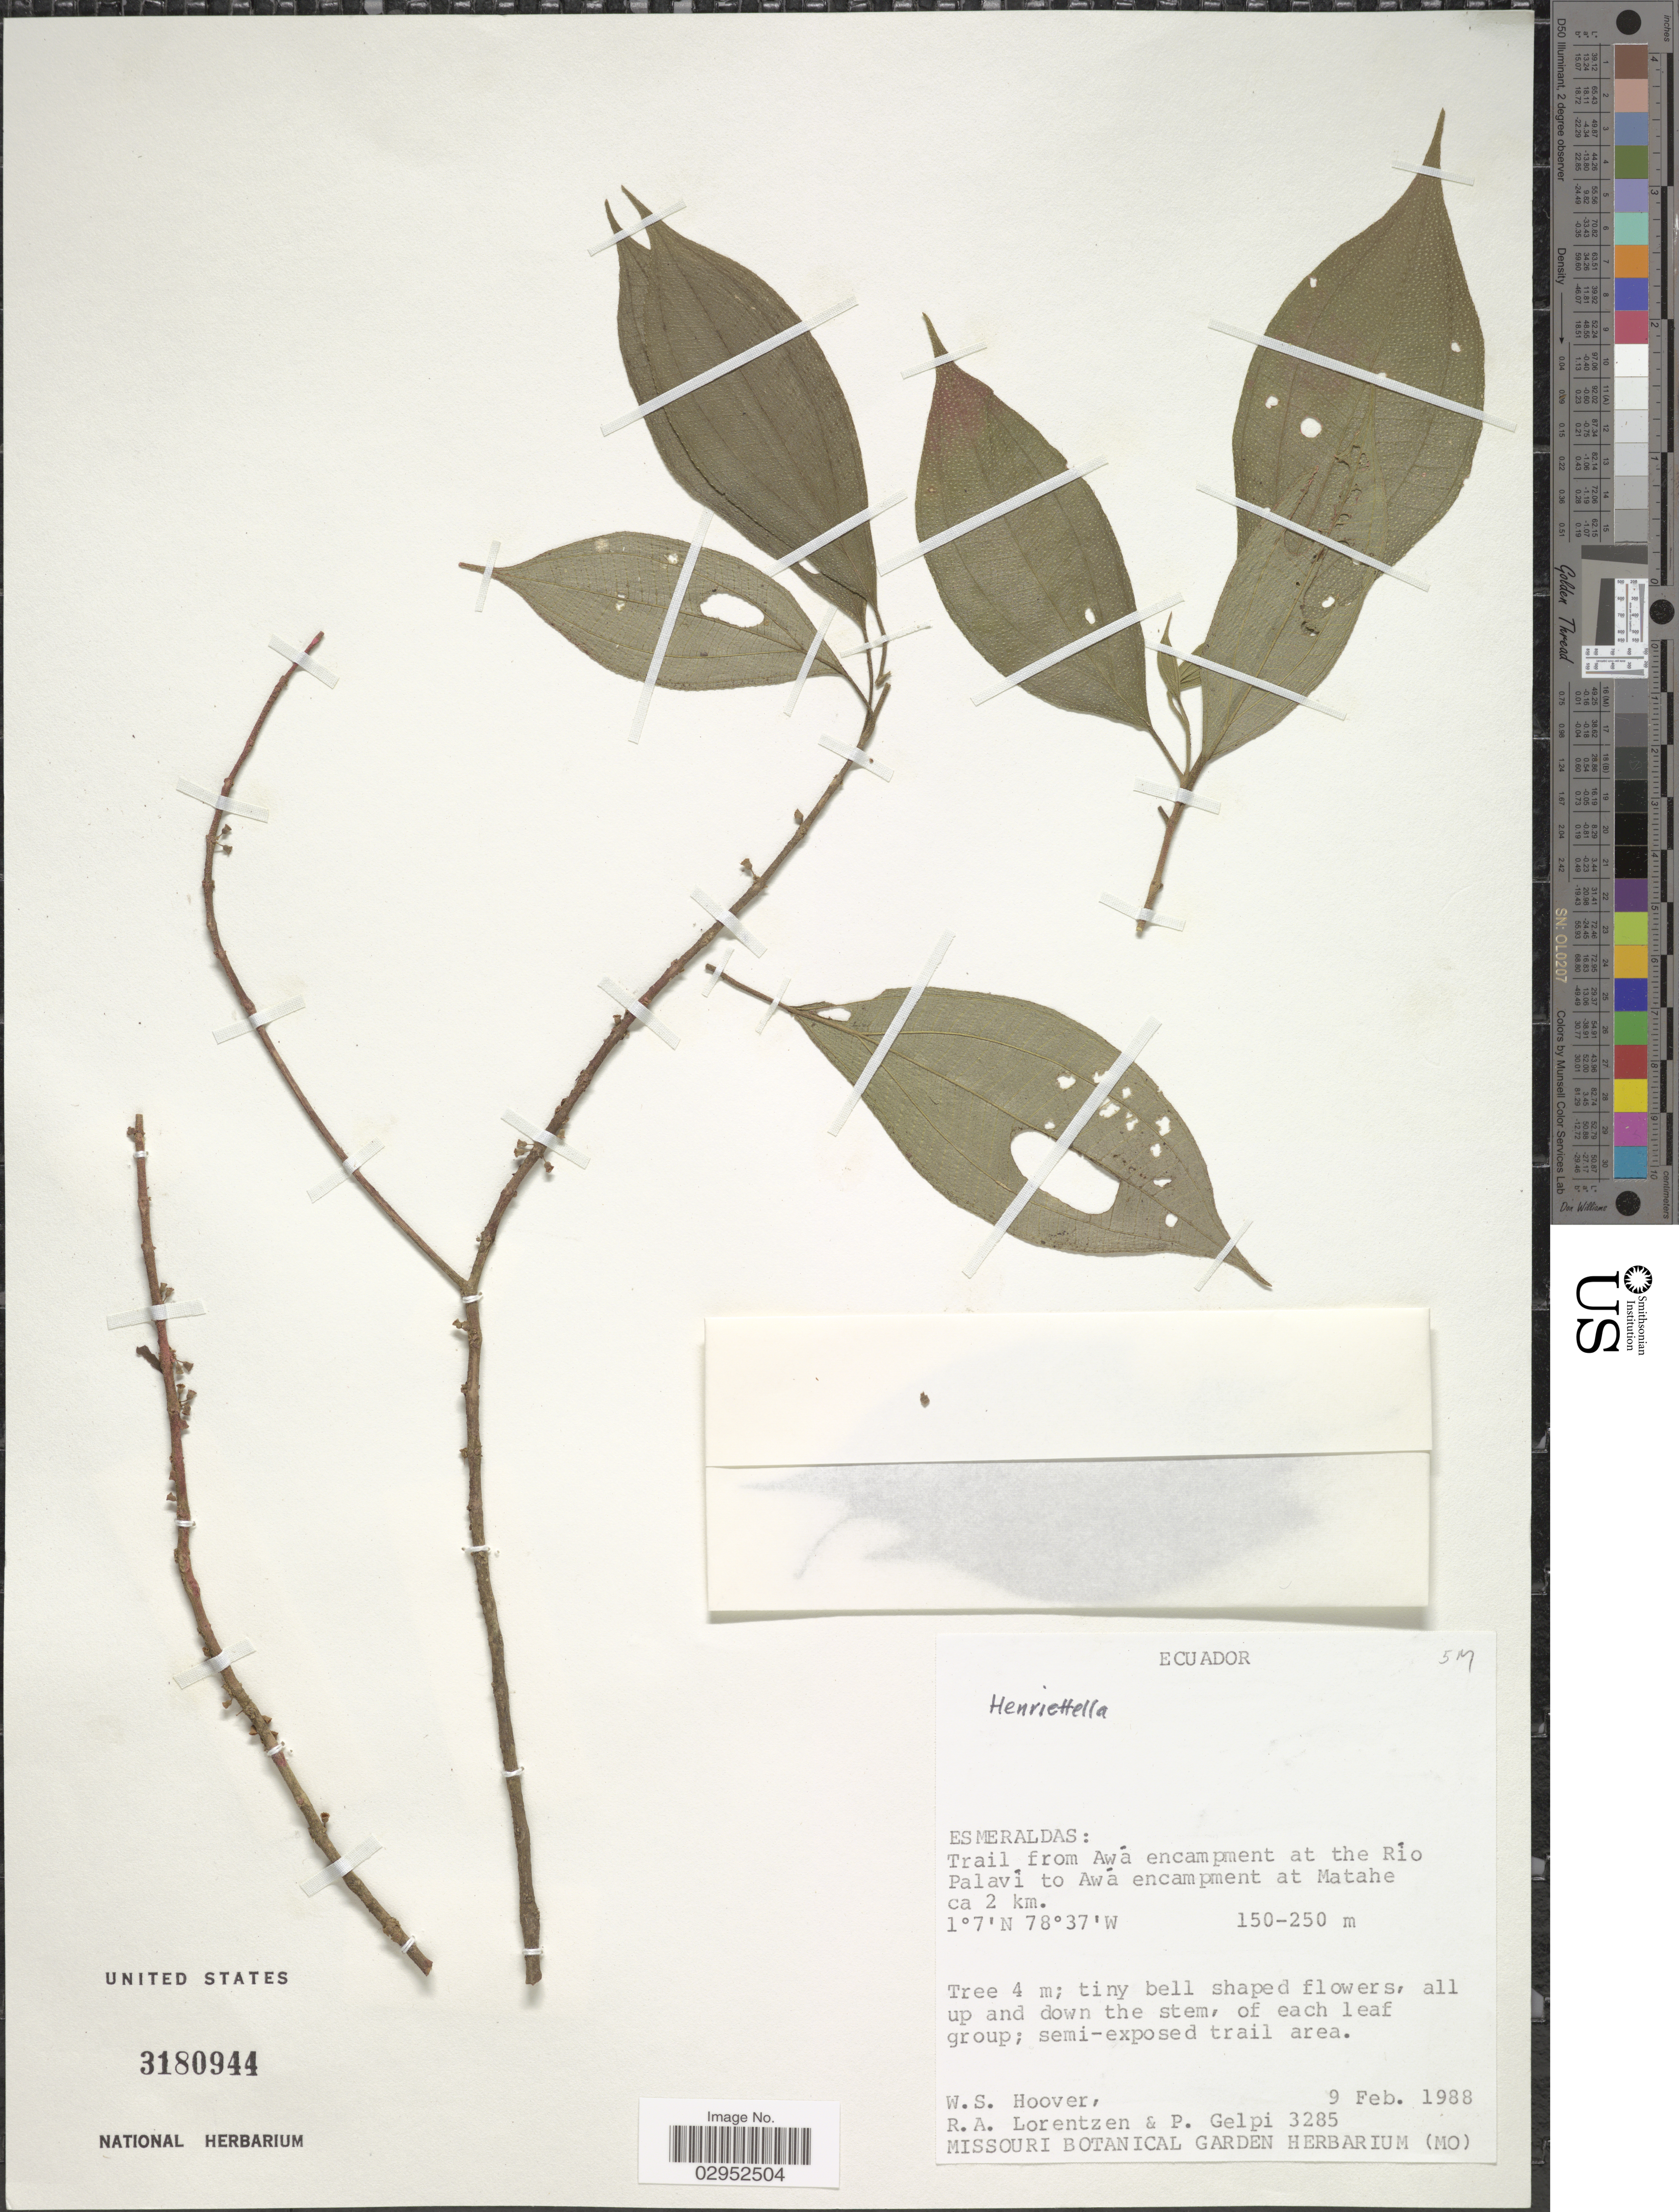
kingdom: Plantae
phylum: Tracheophyta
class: Magnoliopsida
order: Myrtales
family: Melastomataceae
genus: Henriettea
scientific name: Henriettea sp.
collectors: W. S. Hoover, R. Lorentzen & P. Gelpi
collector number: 3285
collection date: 1988-02-09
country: Ecuador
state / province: Esmeraldas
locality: Trail from Awá encampment at the Río Palaví to Awá encampment at Matahe ca 2 km.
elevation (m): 150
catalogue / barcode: US 3180944